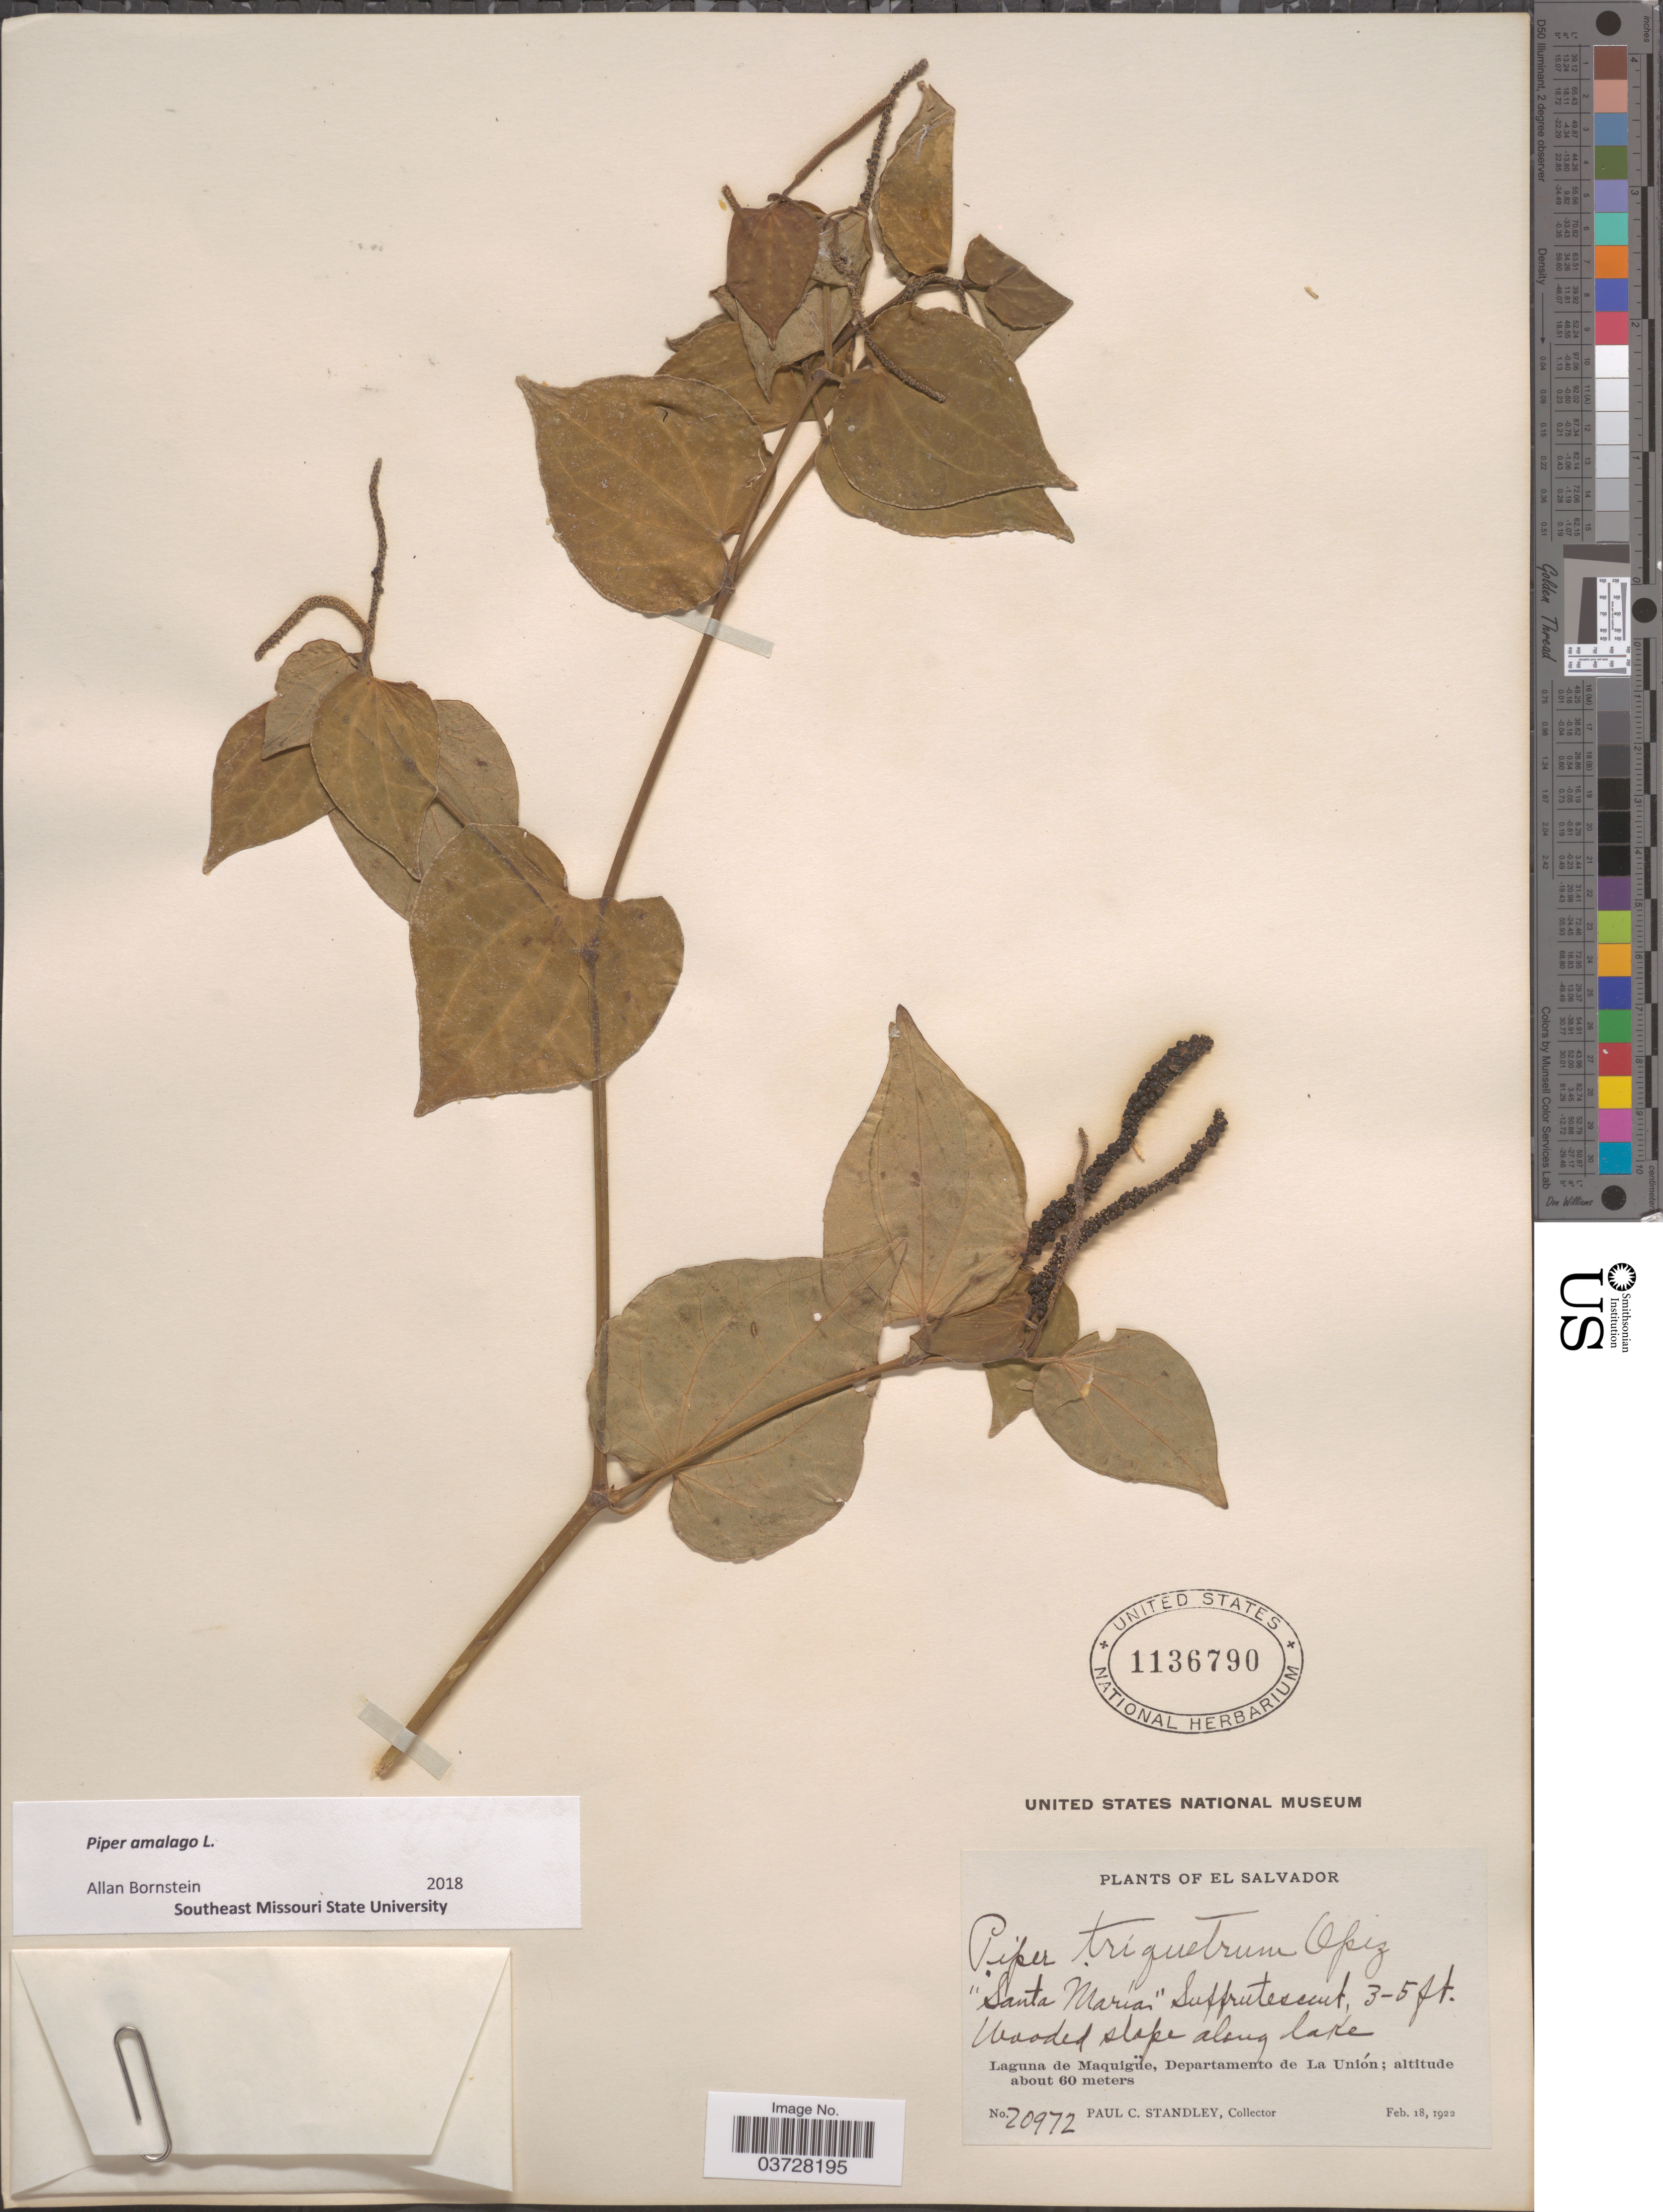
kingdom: Plantae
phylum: Tracheophyta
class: Magnoliopsida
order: Piperales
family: Piperaceae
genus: Piper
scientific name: Piper amalago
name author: L.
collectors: P. C. Standley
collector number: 20972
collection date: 1922-02-18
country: El Salvador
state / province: La Union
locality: Laguna de Maquigüe, Departamento de La Unión.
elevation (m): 60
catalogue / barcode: US 1136790